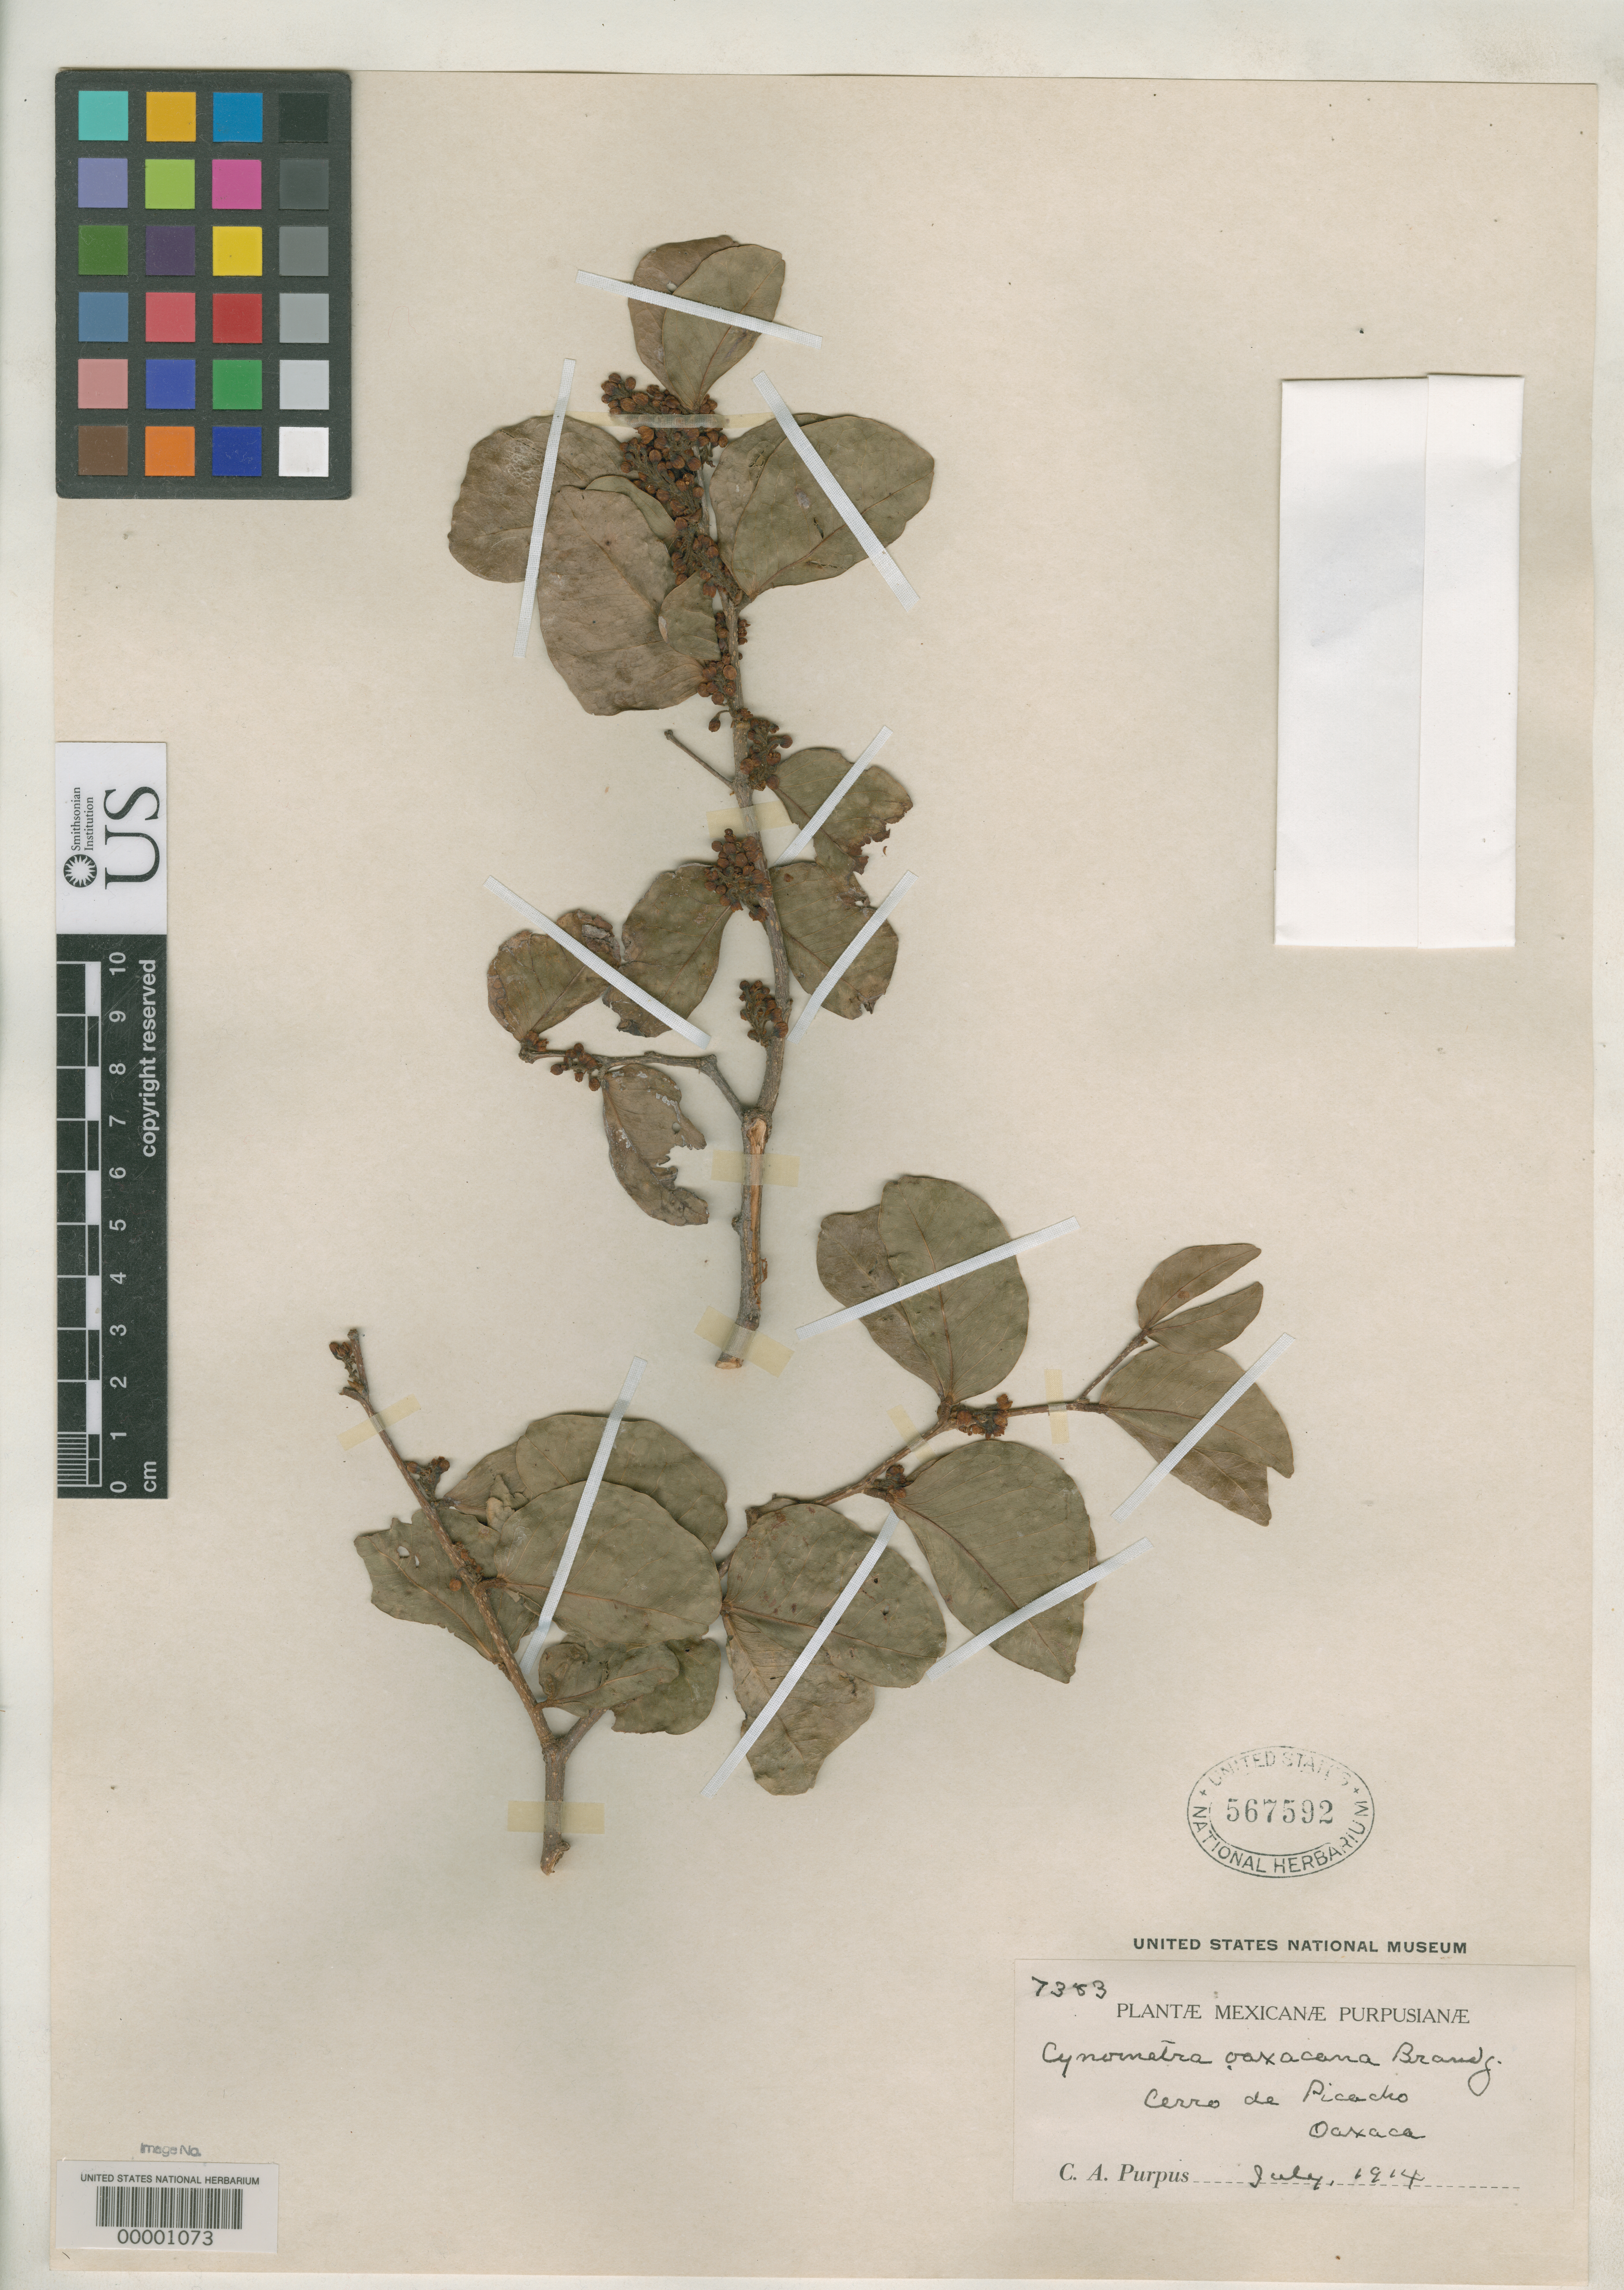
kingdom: Plantae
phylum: Tracheophyta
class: Magnoliopsida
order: Fabales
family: Fabaceae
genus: Cynometra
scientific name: Cynometra oaxacana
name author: Brandegee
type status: Type Fragment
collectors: C. A. Purpus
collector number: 7383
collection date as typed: Jul 1914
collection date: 1914-07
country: Mexico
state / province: Oaxaca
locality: Cerro de Picacho.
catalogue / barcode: US 567592